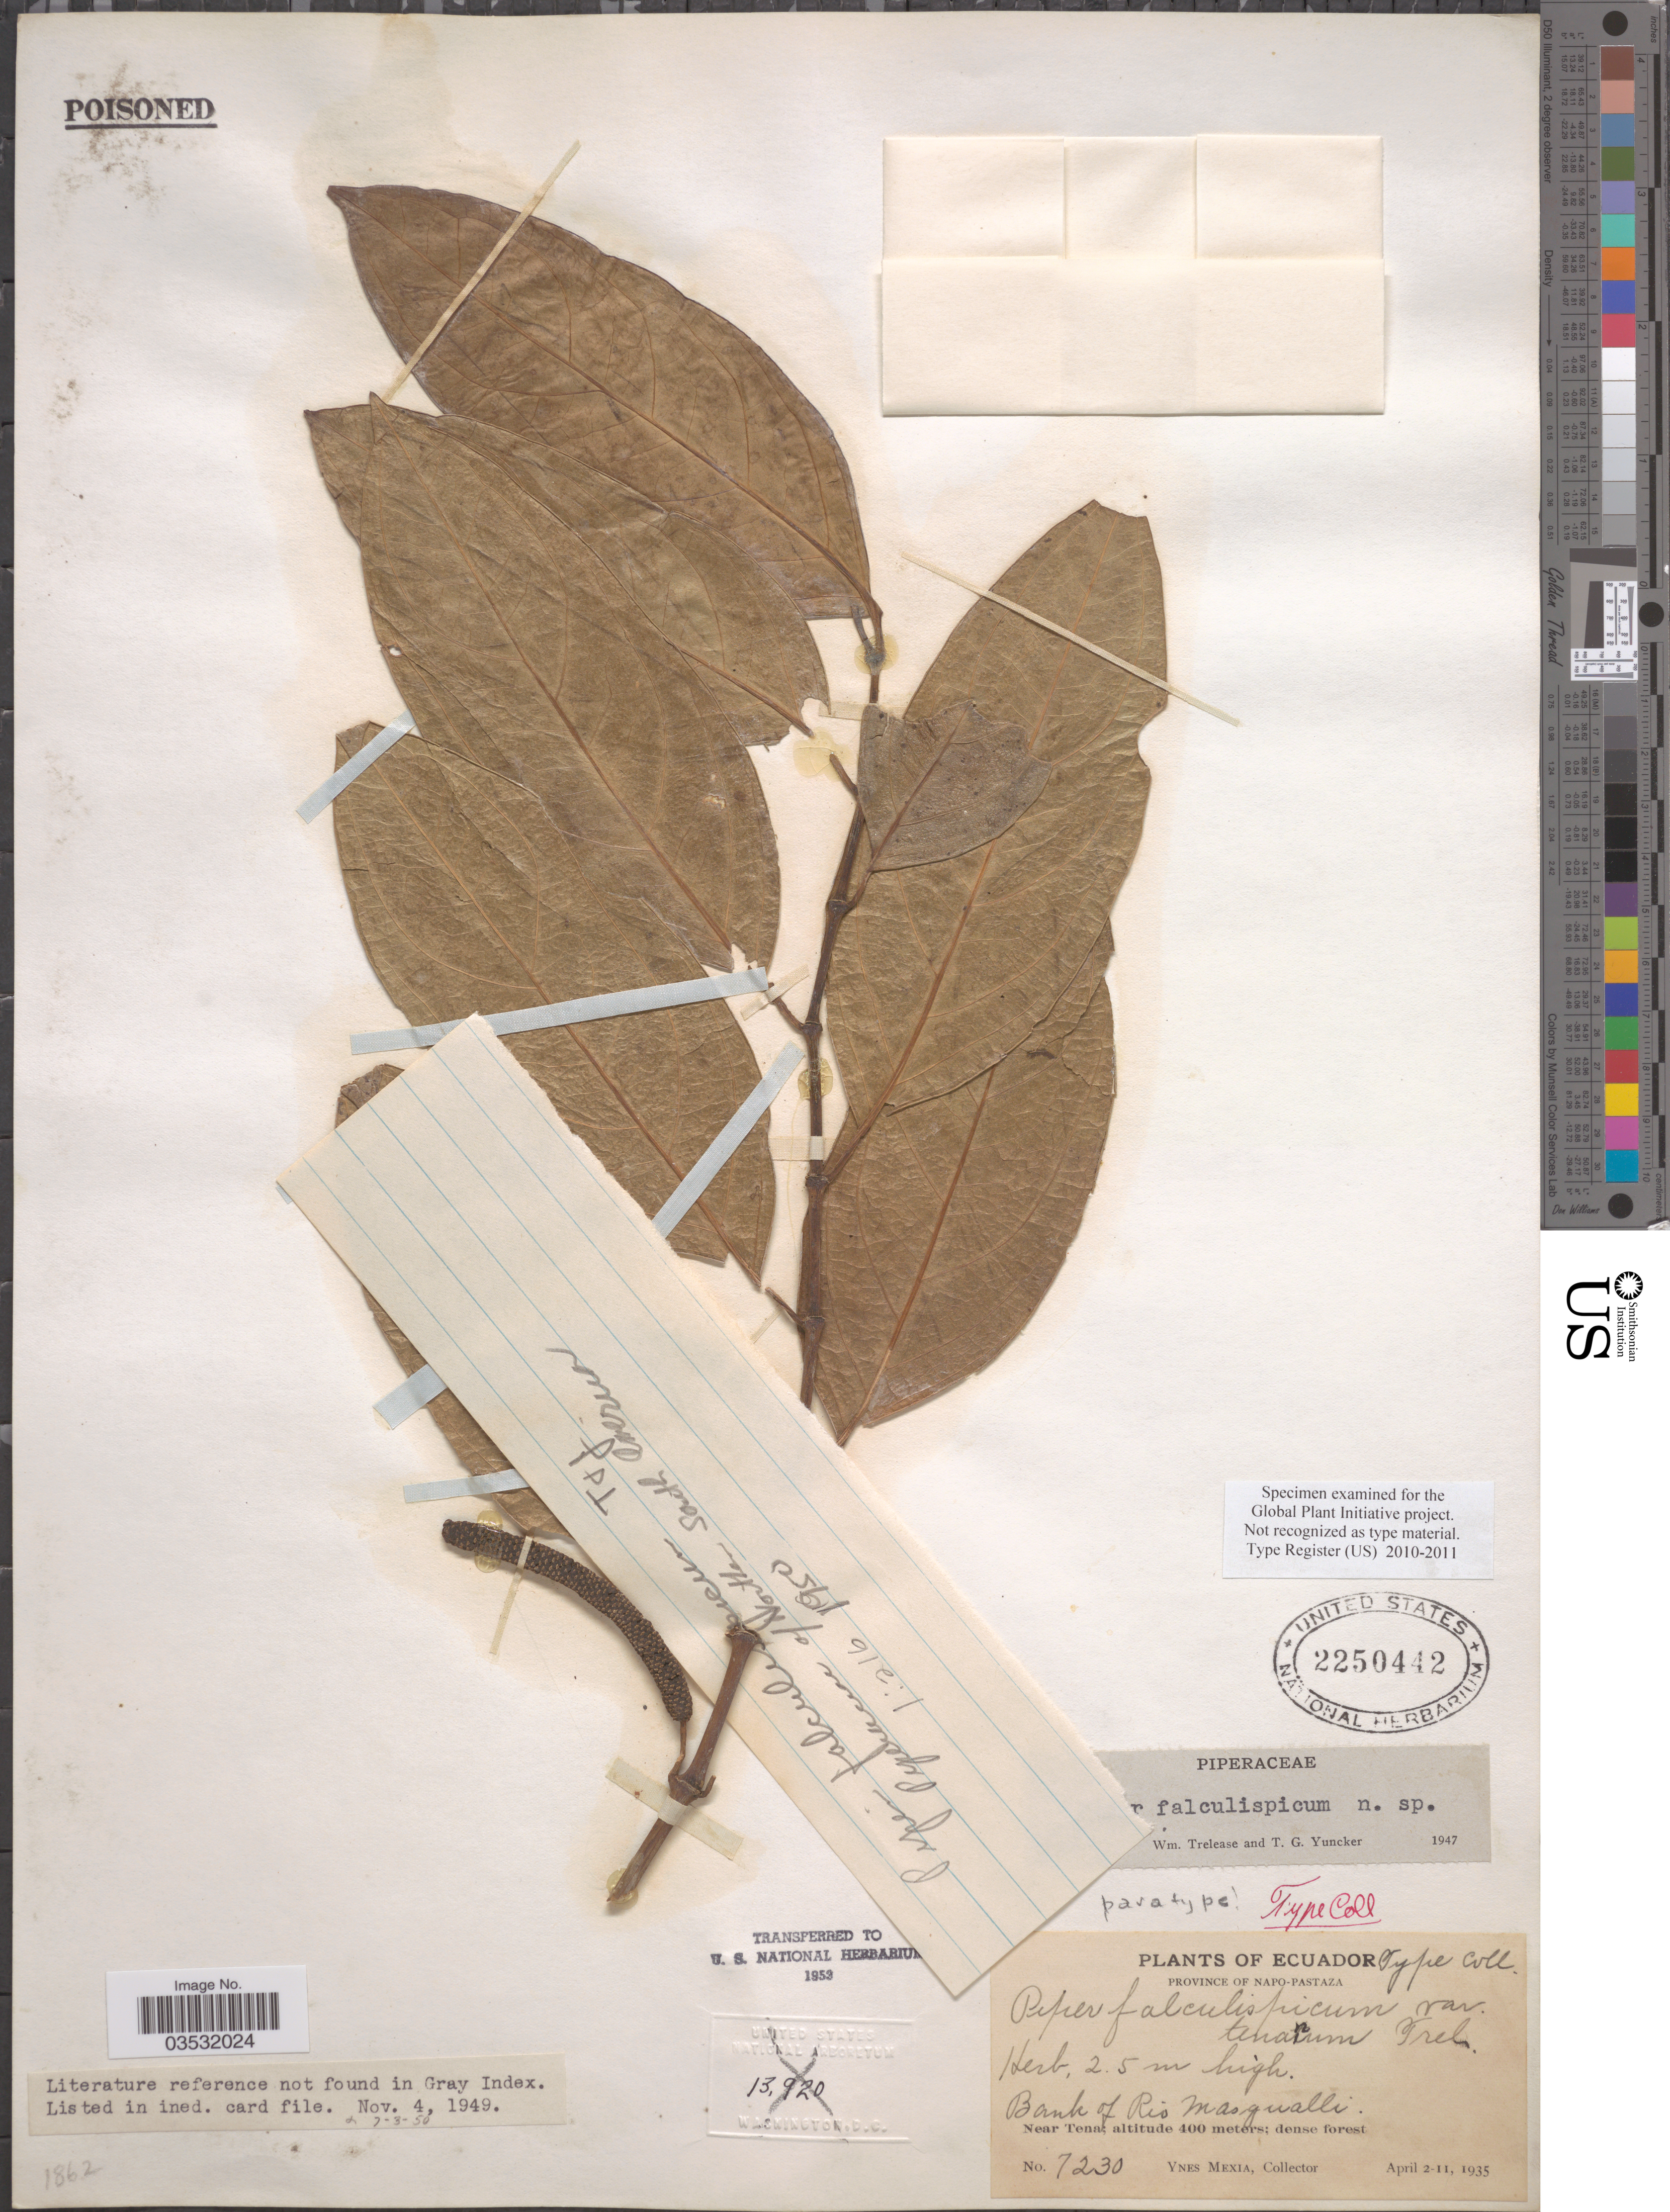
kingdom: Plantae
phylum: Tracheophyta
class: Magnoliopsida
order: Piperales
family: Piperaceae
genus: Piper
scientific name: Piper falculispicum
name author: Trel. & Yunck.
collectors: Y. Mexia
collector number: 7230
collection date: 1935-04-02/1935-04-11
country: Ecuador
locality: Province Napo-Pastaza. Bank of Rio Masqualli. Near Tena.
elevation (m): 400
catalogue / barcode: US 2250442